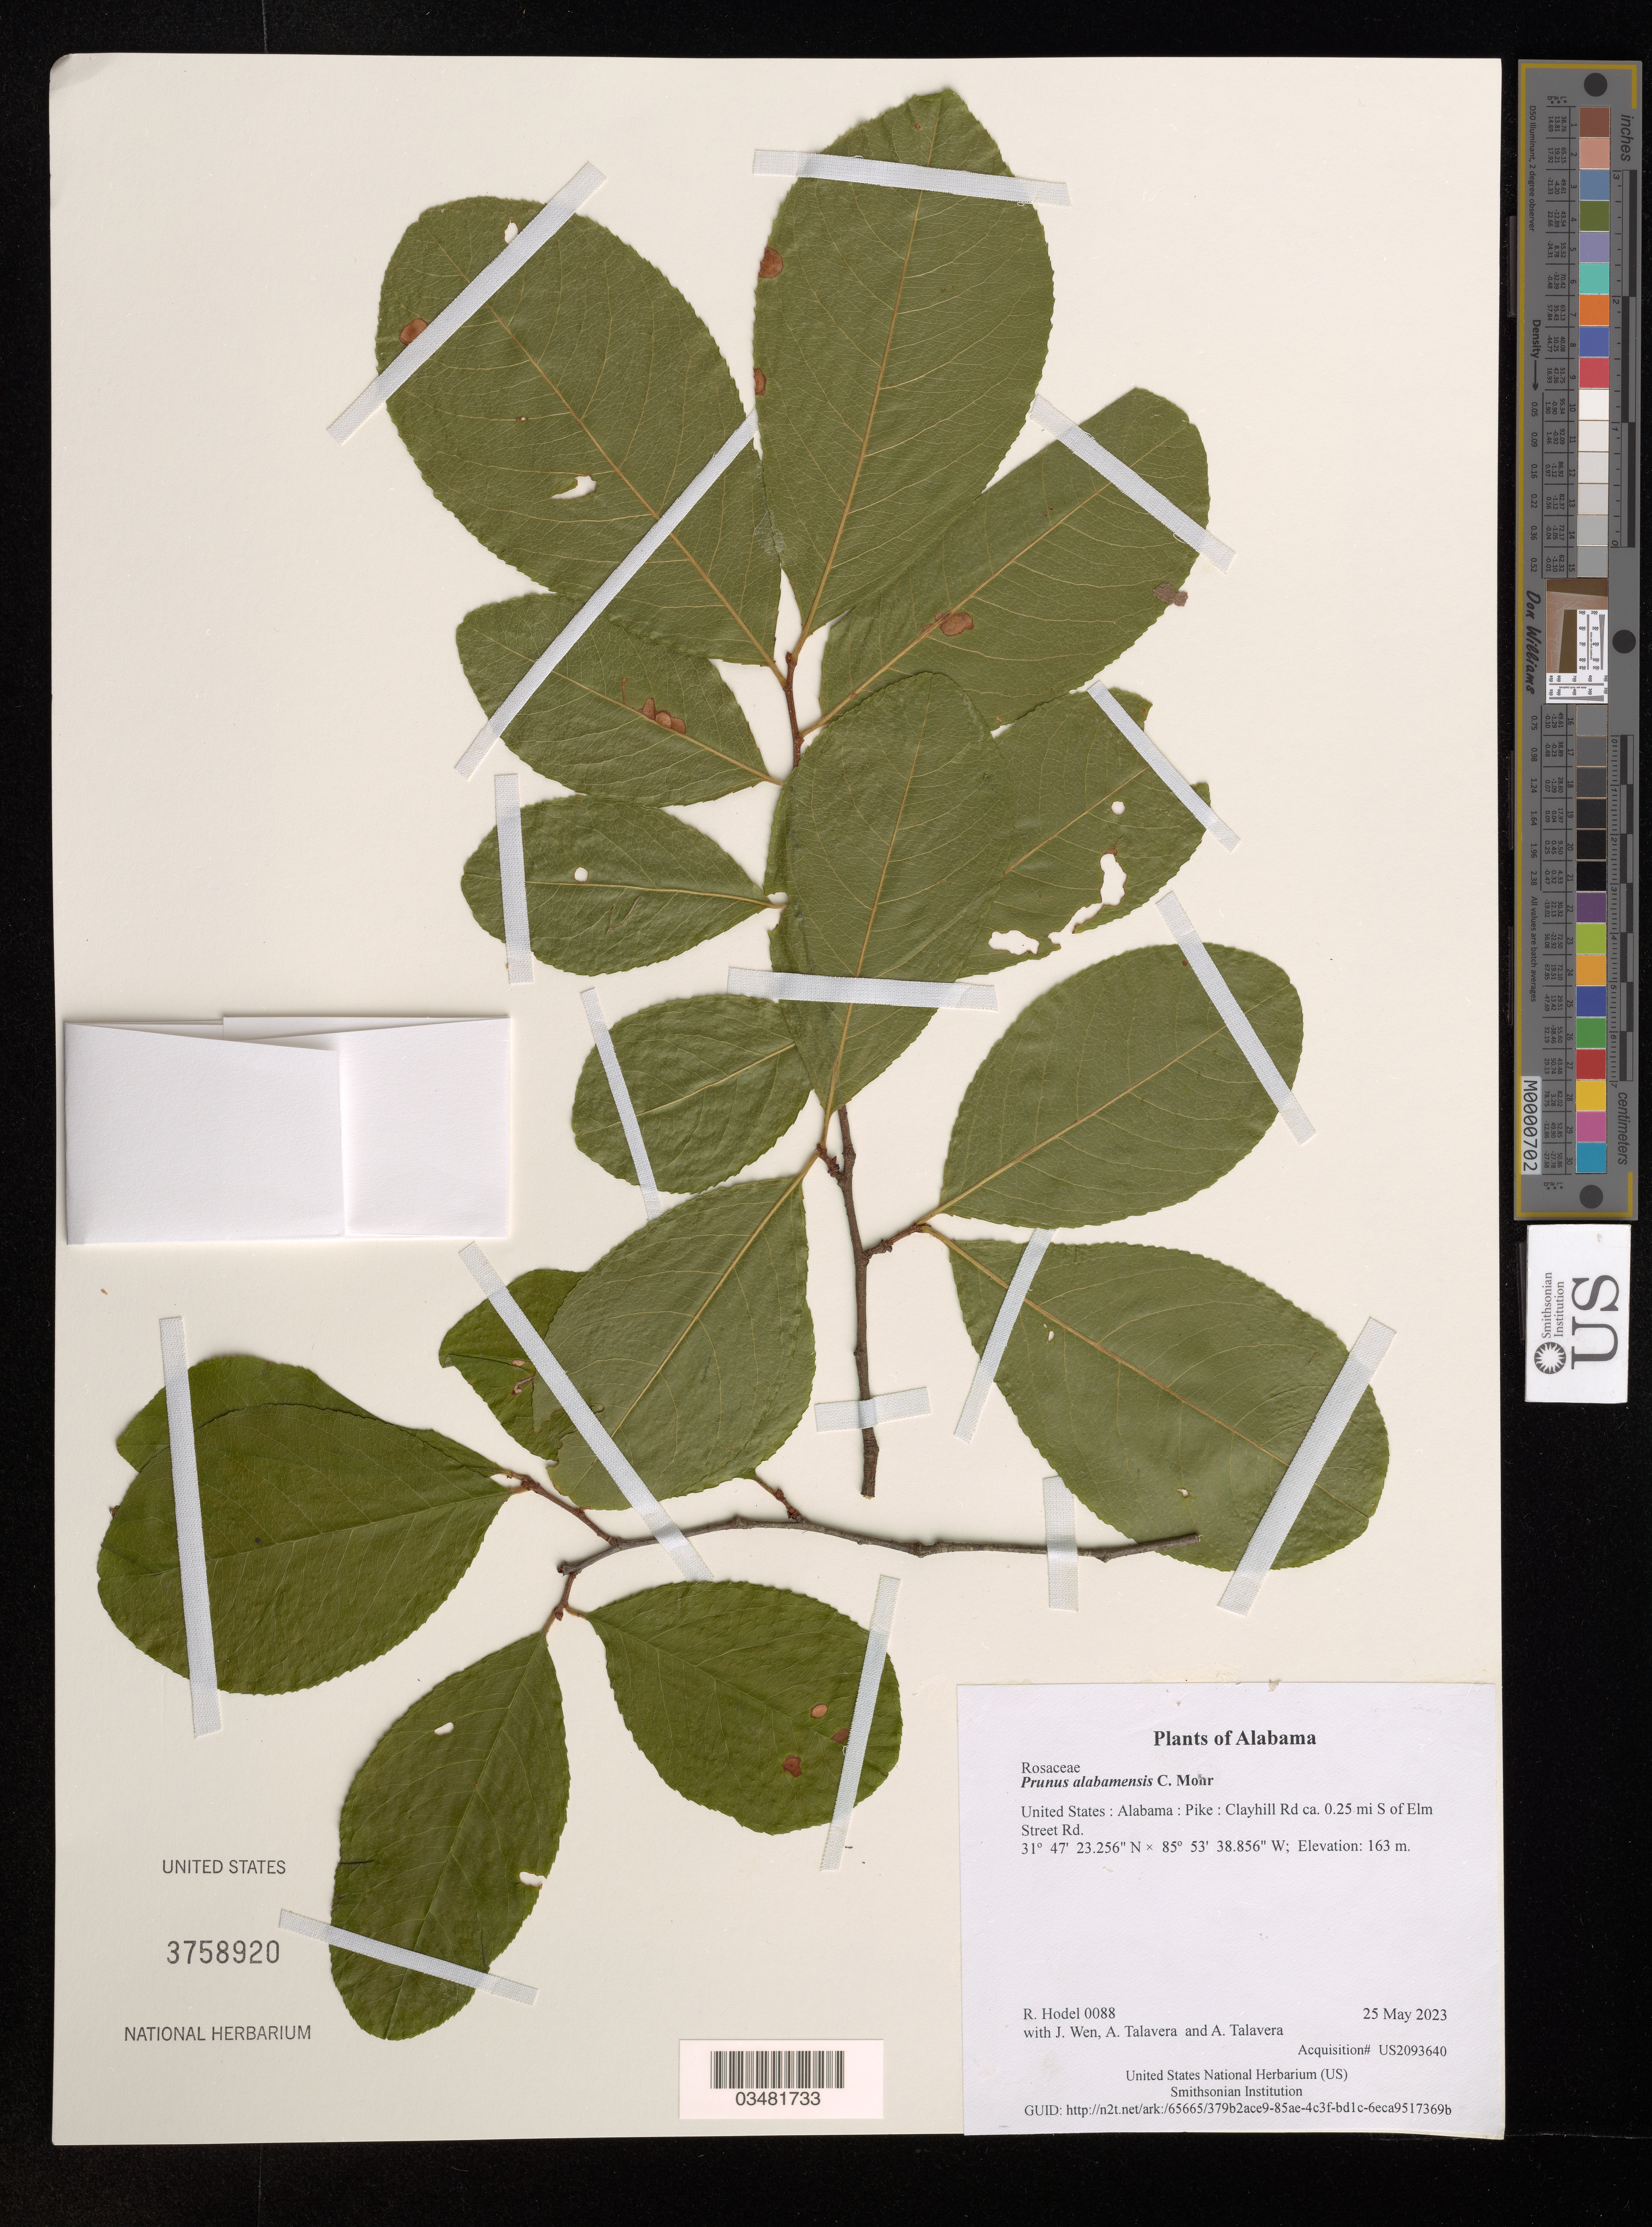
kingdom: Plantae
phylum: Tracheophyta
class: Magnoliopsida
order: Rosales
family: Rosaceae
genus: Prunus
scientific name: Prunus alabamensis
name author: C. Mohr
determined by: Hodel, Richard G. J.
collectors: R. Hodel, J. Wen, A. Talavera & A. Talavera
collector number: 0088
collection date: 2023-05-25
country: United States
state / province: Alabama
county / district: Pike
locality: Clayhill Rd ca. 0.25 mi S of Elm Street Rd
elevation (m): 163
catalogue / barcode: US 3758920